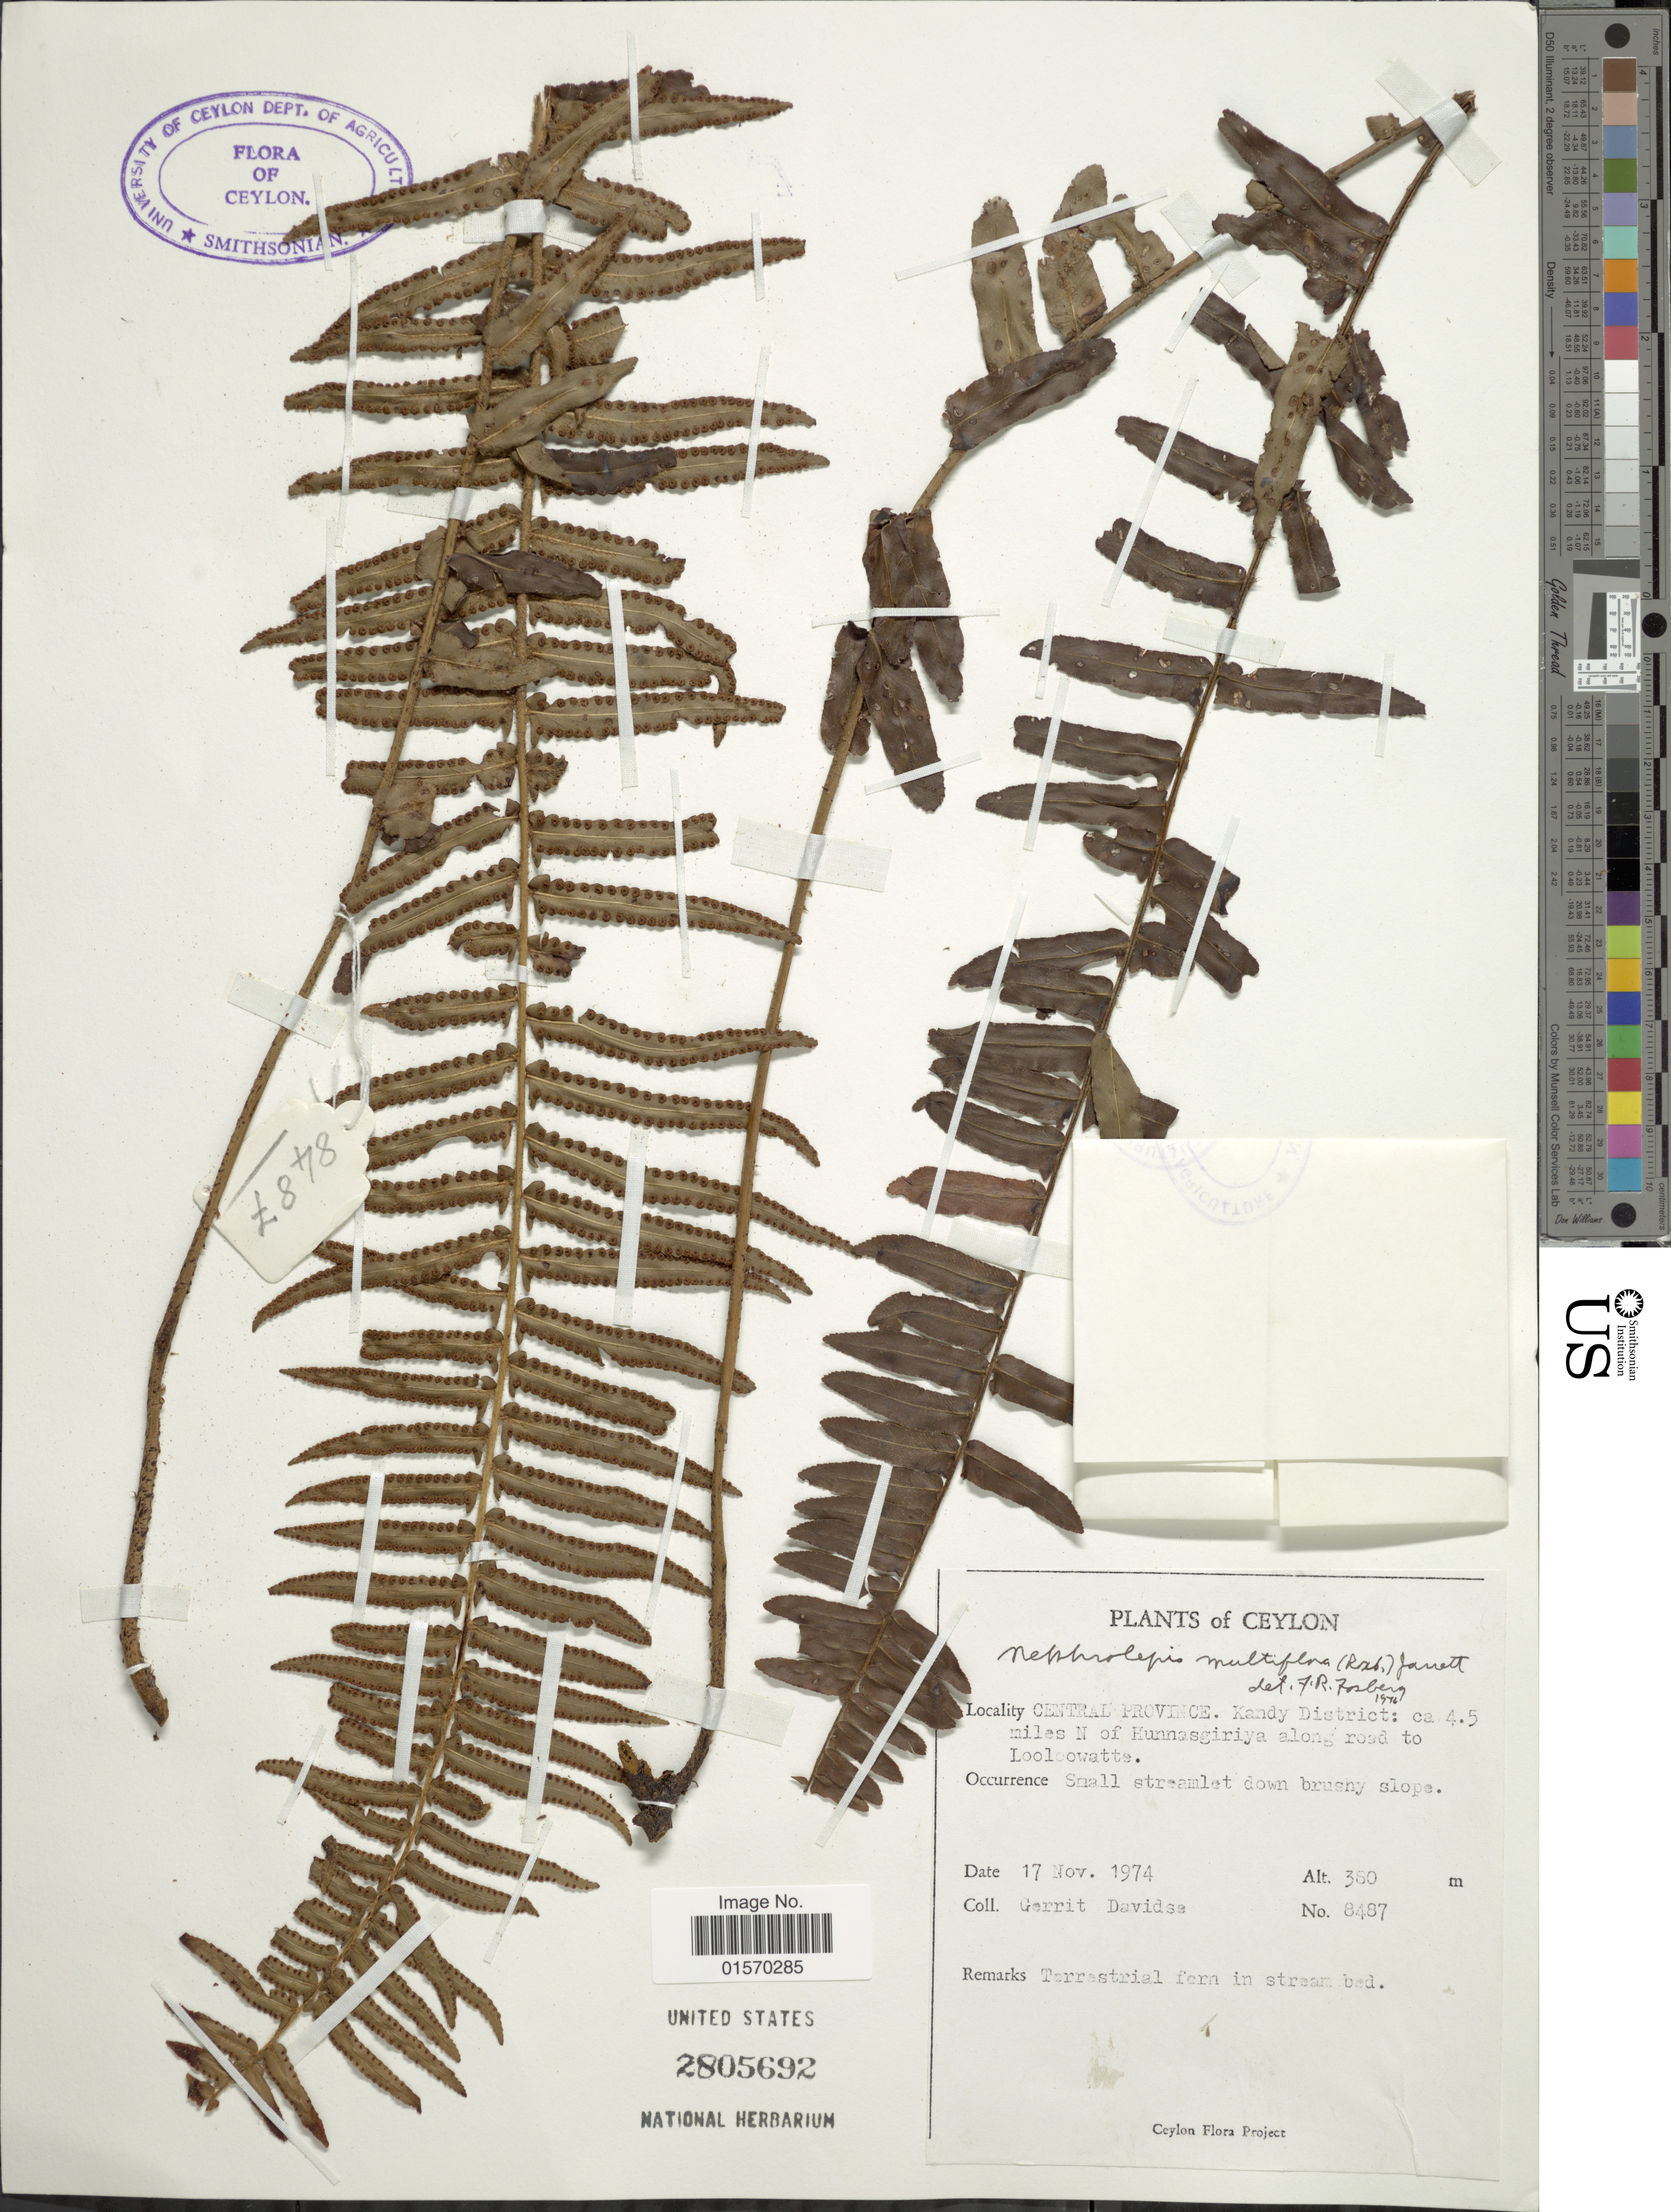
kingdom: Plantae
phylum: Tracheophyta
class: Polypodiopsida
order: Polypodiales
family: Nephrolepidaceae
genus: Nephrolepis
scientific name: Nephrolepis multiflora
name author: (Roxb.) F.M. Jarrett ex C.V. Morton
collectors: G. Davidse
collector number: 8487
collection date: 1974-11-17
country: Sri Lanka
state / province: Central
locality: Ceylon. Kandy District: ca. 4.5 miles N of Kunnasgiriya along road to Looloowatte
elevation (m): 380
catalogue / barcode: US 2805692